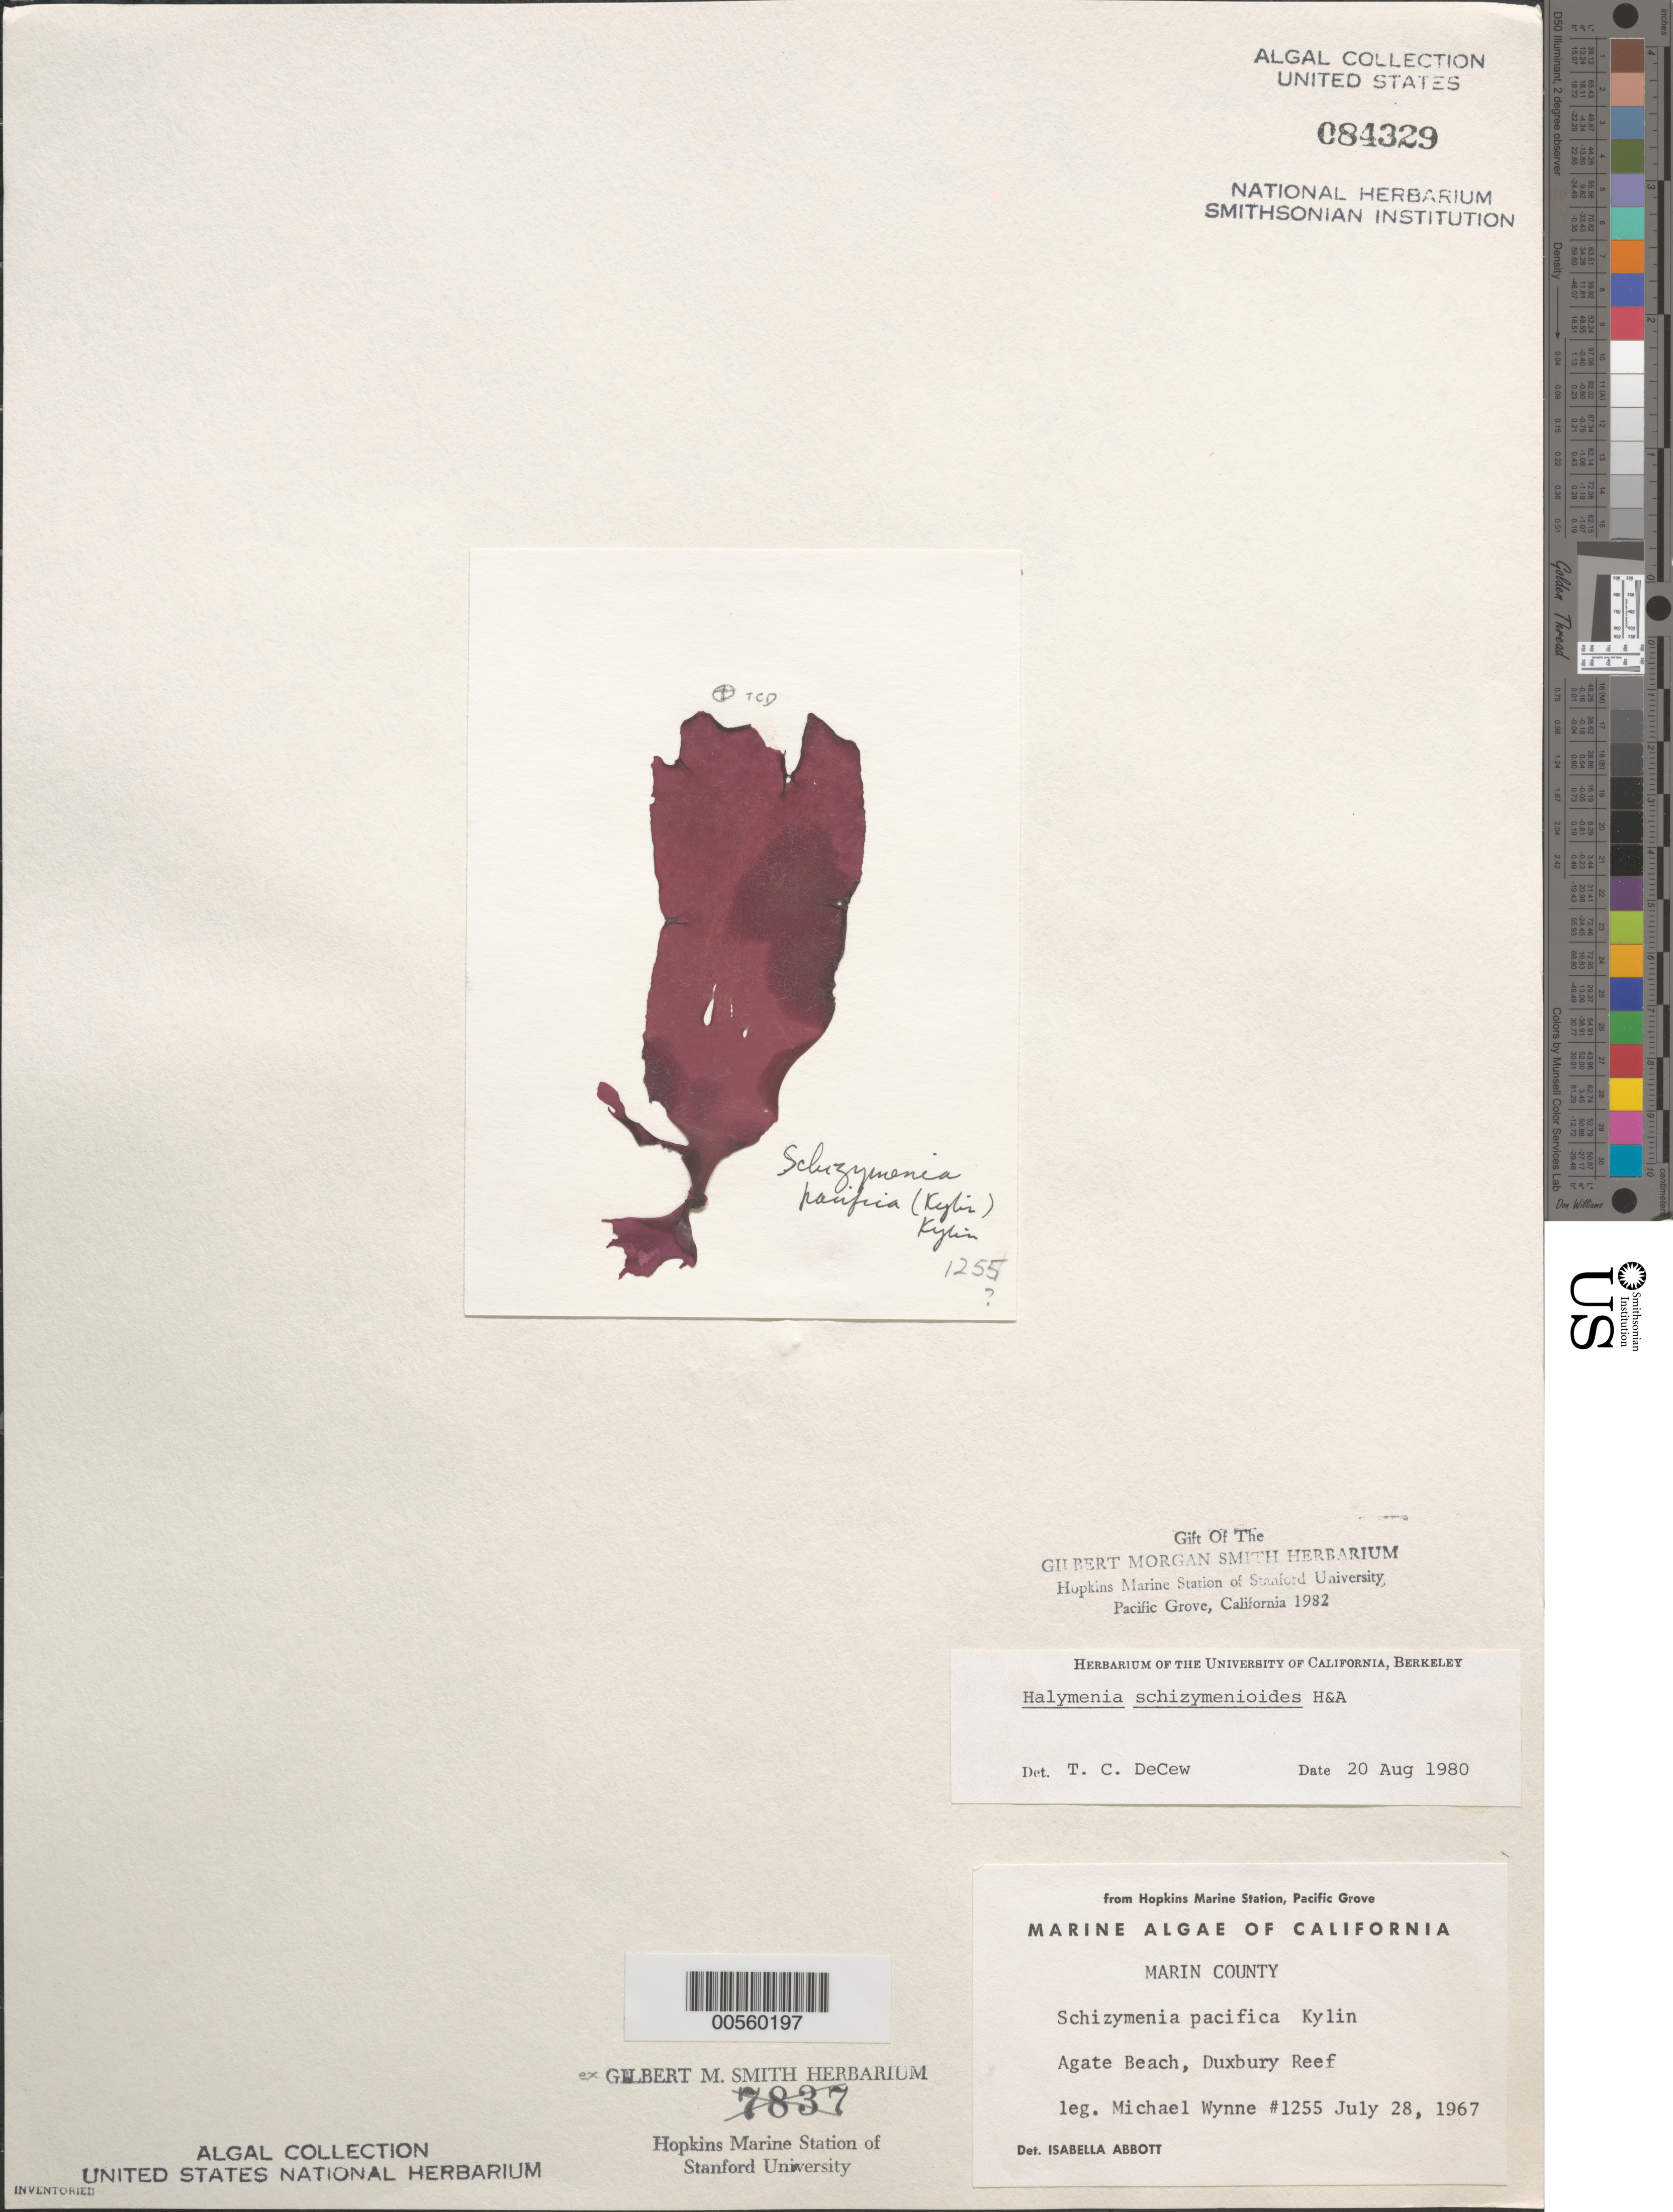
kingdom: Plantae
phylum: Rhodophyta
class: Florideophyceae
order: Halymeniales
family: Halymeniaceae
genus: Halymenia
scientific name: Halymenia schizymenioides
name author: Hollenb. & I.A. Abbott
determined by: Decew, T. C.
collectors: M.J. Wynne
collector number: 1255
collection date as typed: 28 Jul 1967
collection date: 1967-07-28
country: United States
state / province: California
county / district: Marin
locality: Agate Beach, Duxbury Reef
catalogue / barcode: US 84329